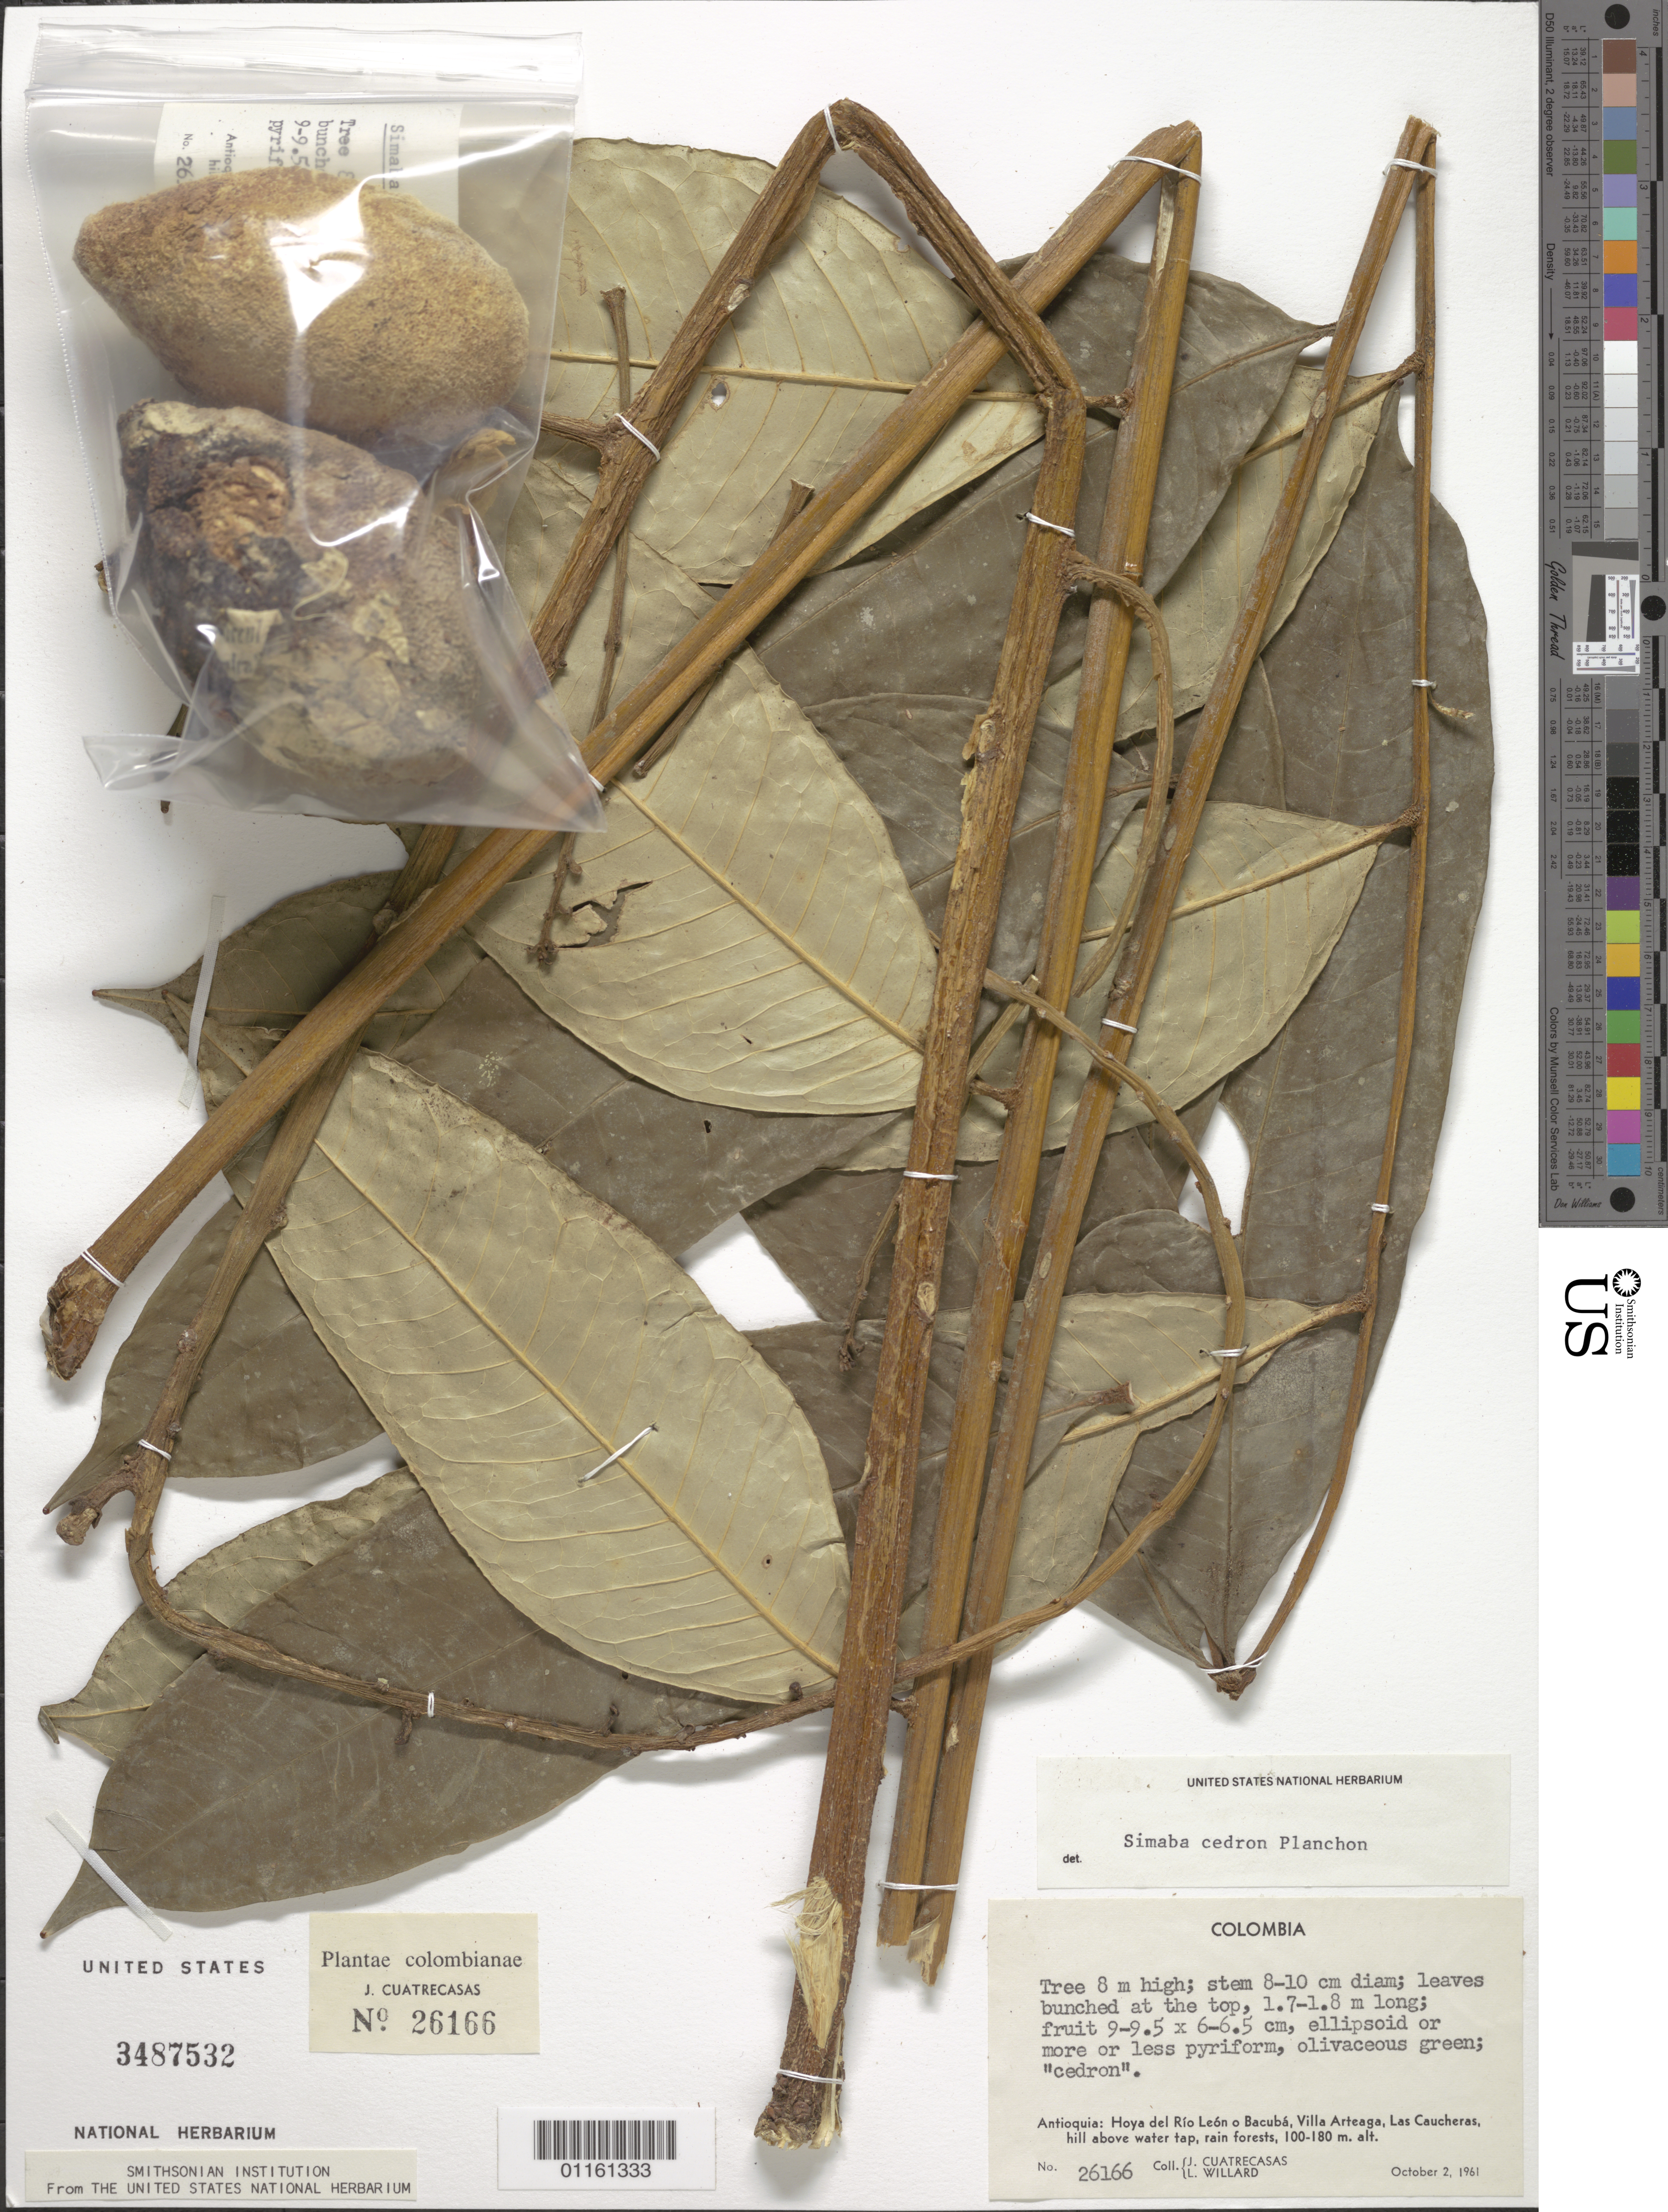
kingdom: Plantae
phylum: Tracheophyta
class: Magnoliopsida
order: Sapindales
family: Simaroubaceae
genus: Homalolepis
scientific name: Homalolepis cedron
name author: (Planch.) Devecchi & Pirani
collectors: J. Cuatrecasas & L. Willard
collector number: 26166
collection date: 1961-10-02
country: Colombia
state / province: Antioquiá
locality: Hoya del Rio Leon o Bacuba, Villa Arteaga, Las Caucheras, hill above water tap, rain forests.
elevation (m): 100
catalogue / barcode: US 3487532